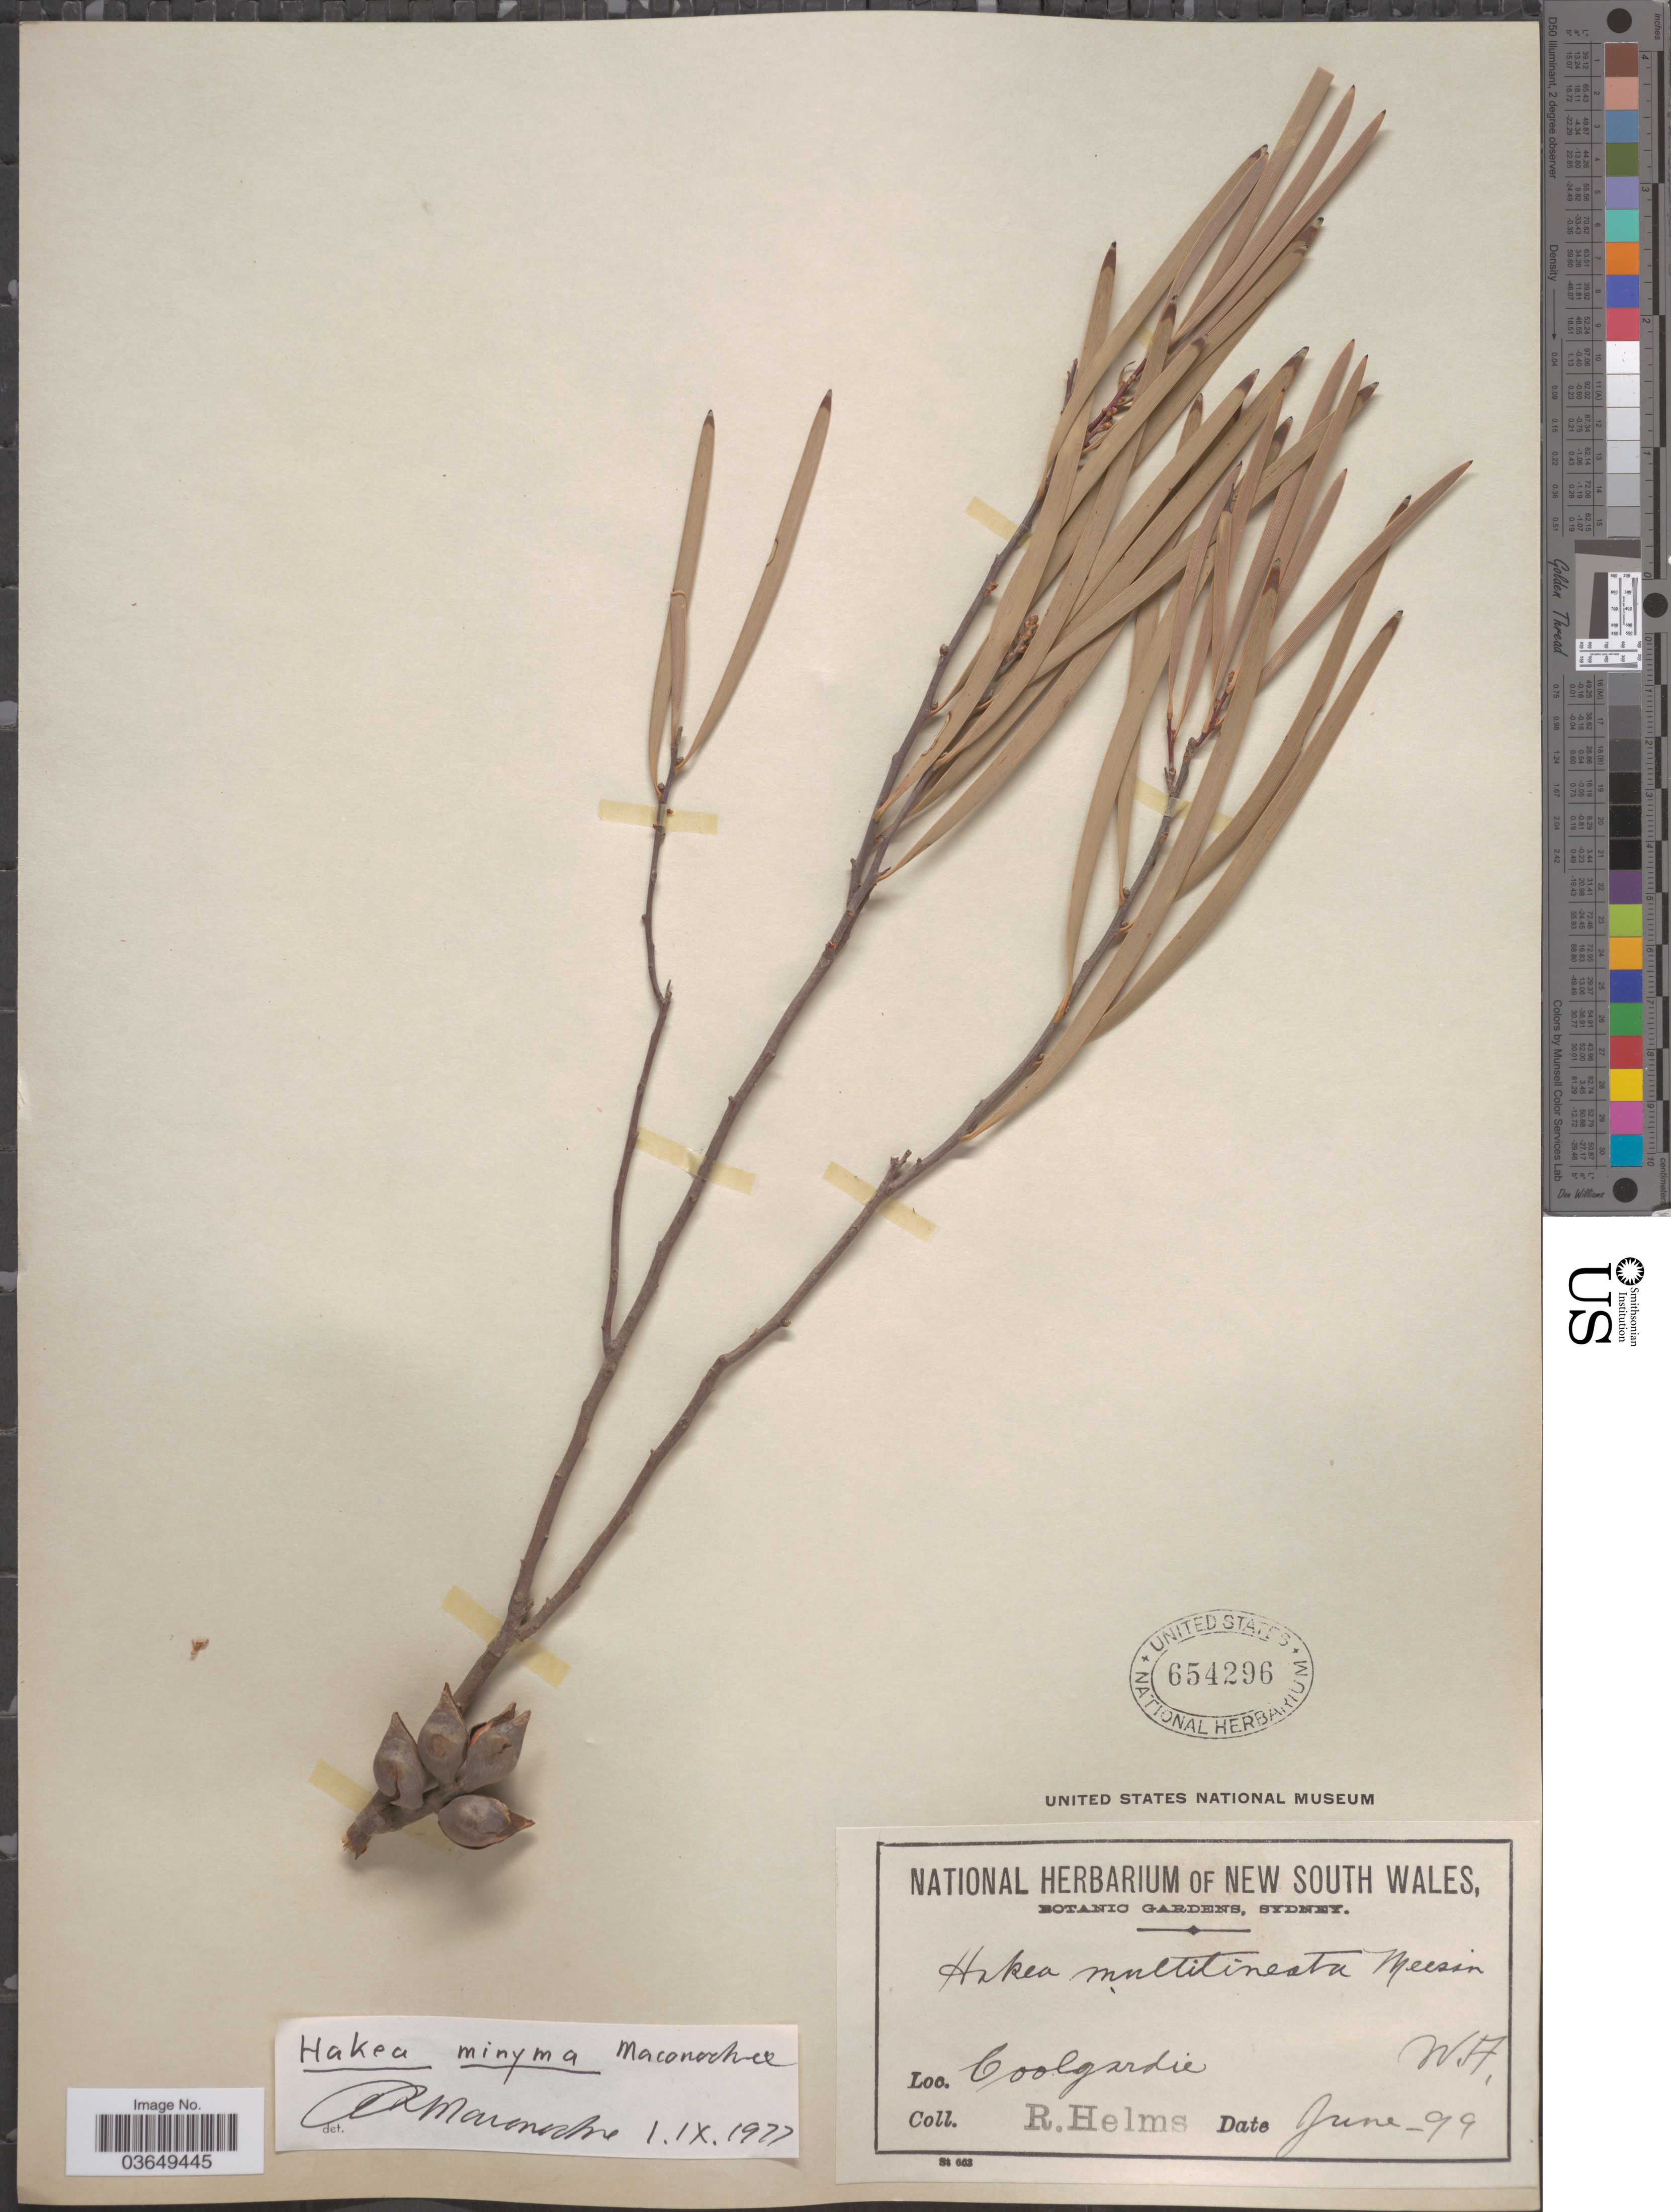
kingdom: Plantae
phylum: Tracheophyta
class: Magnoliopsida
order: Proteales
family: Proteaceae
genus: Hakea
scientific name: Hakea minyma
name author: Maconochie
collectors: R. Helms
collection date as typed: Transcribed d/m/y: /6/99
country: Australia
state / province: Western Australia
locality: Coolgardie.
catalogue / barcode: US 654296